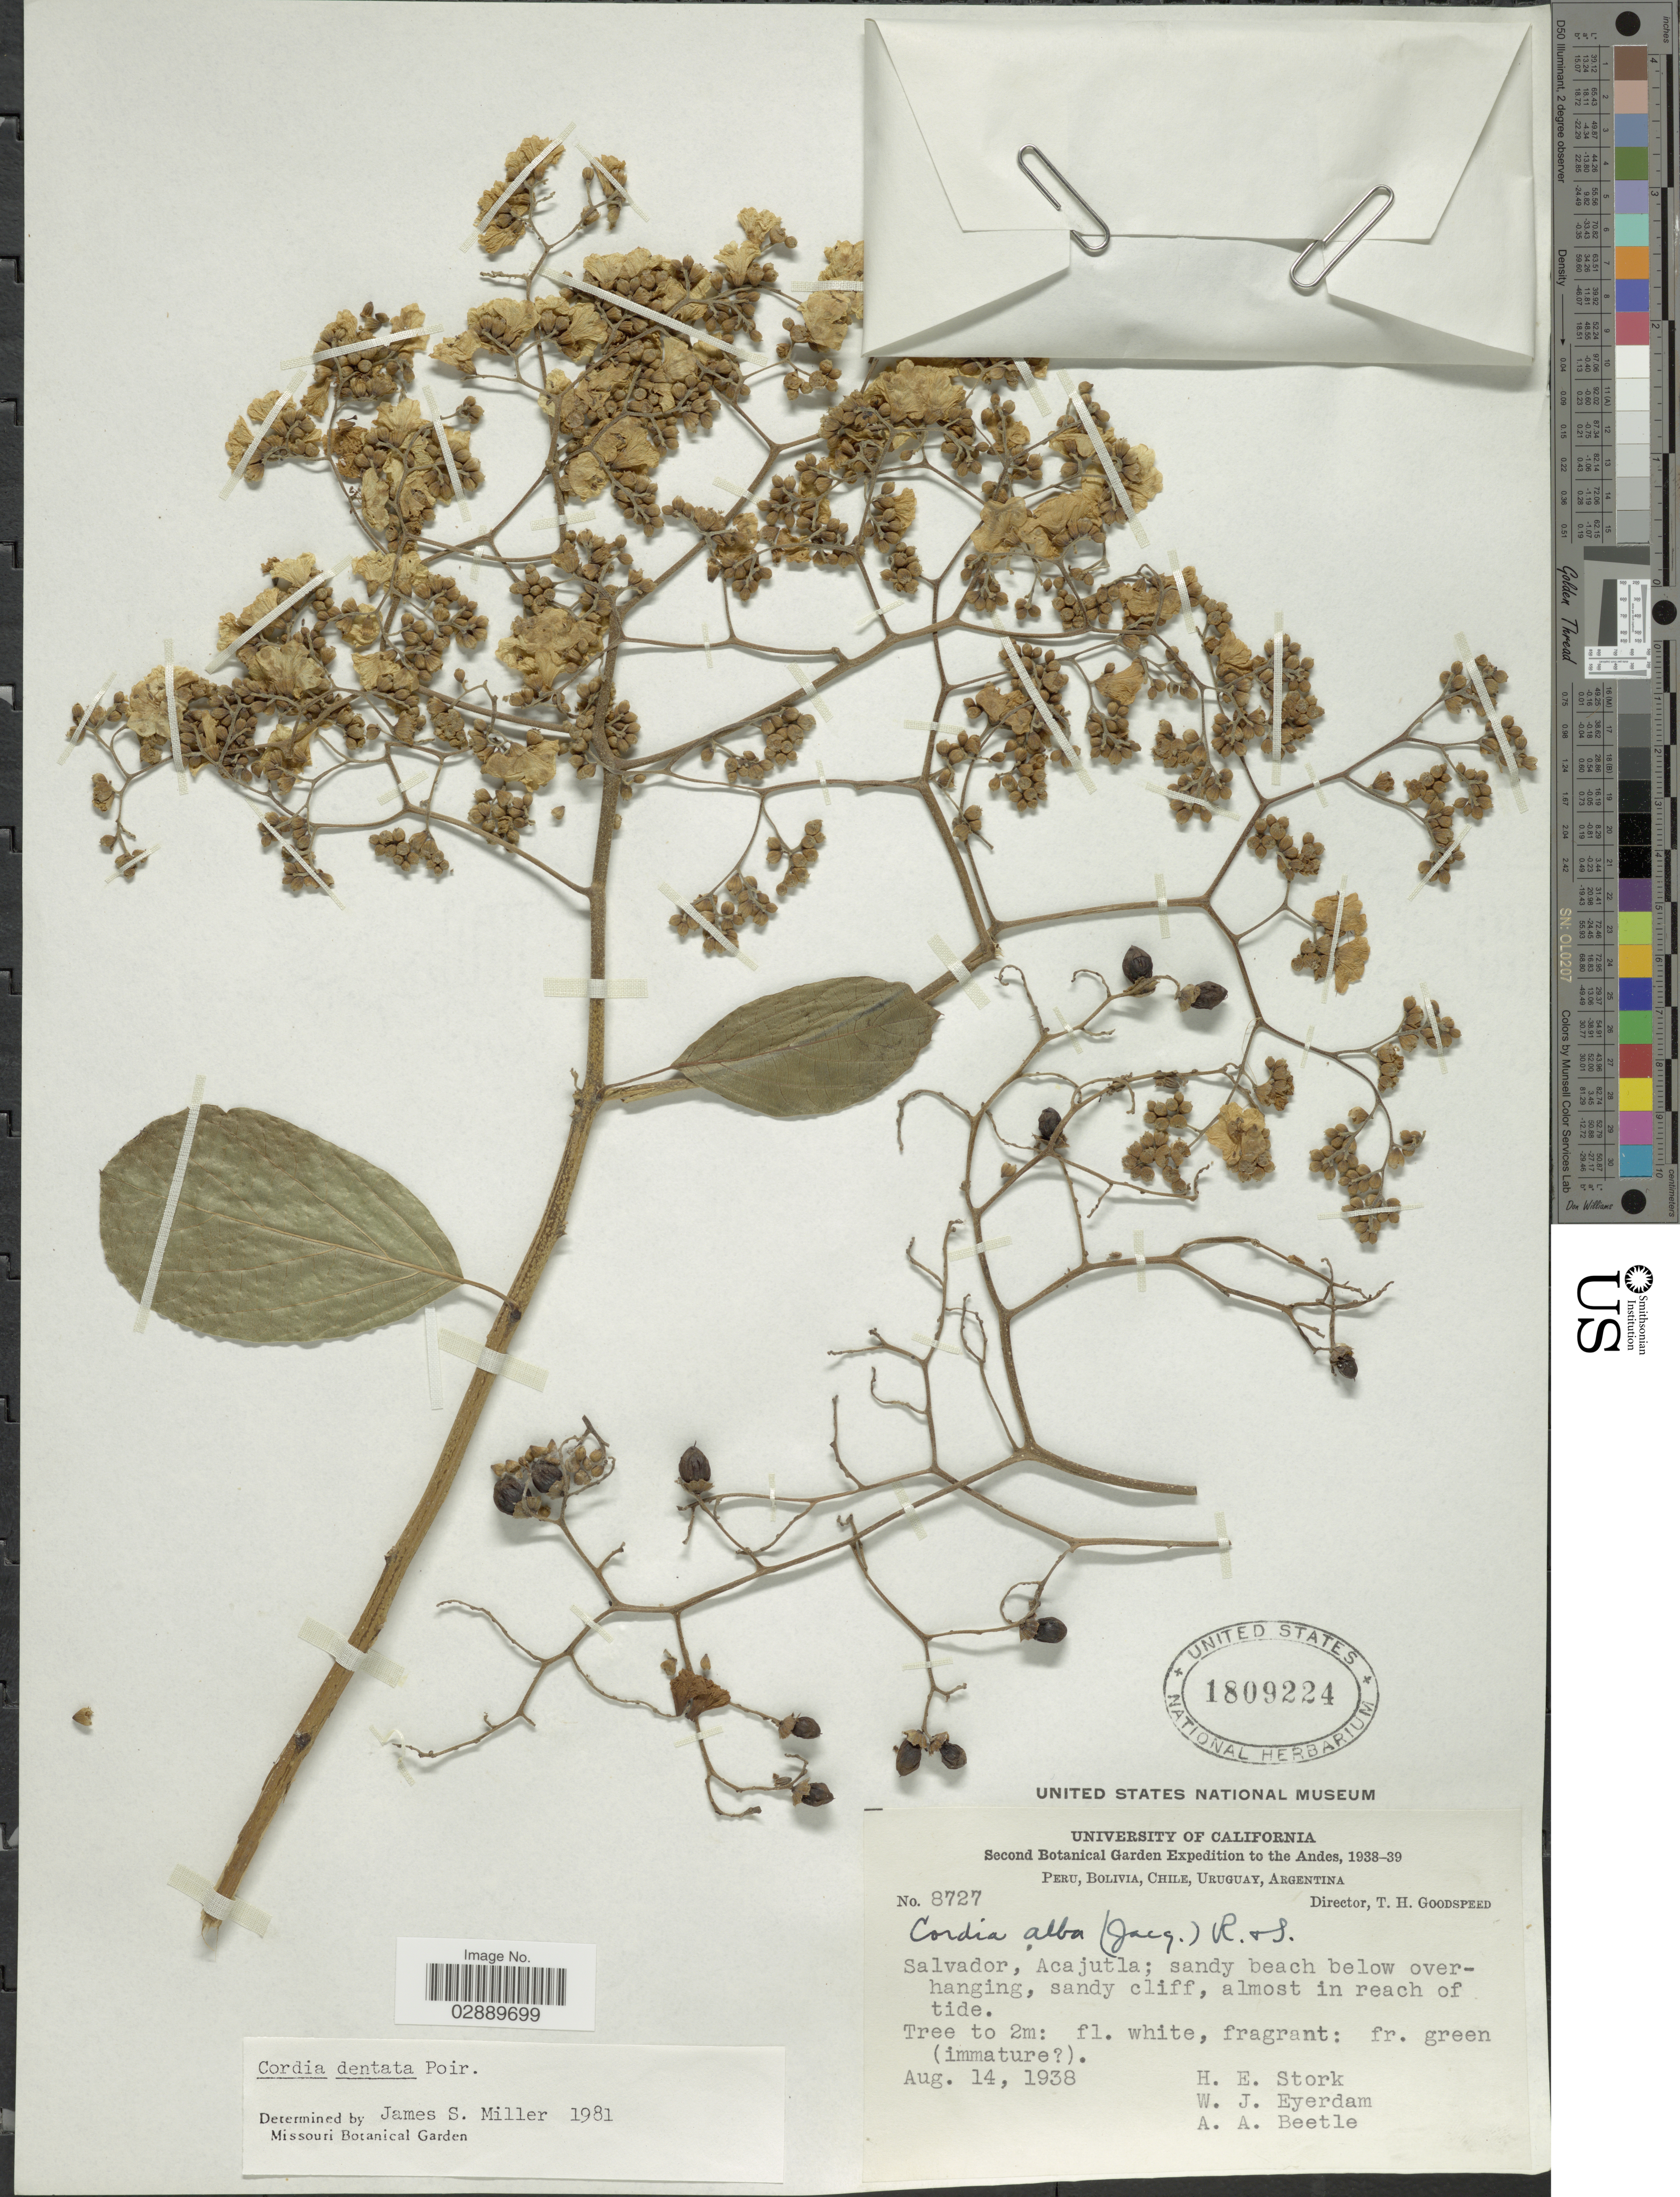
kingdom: Plantae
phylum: Tracheophyta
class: Magnoliopsida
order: Boraginales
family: Cordiaceae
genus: Cordia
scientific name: Cordia dentata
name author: Poir.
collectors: H. E. Stork, W. J. Eyerdam & A. A. Beetle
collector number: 8727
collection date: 1938-08-14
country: El Salvador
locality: Andes. Salvador, Acajutla.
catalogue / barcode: US 1809224